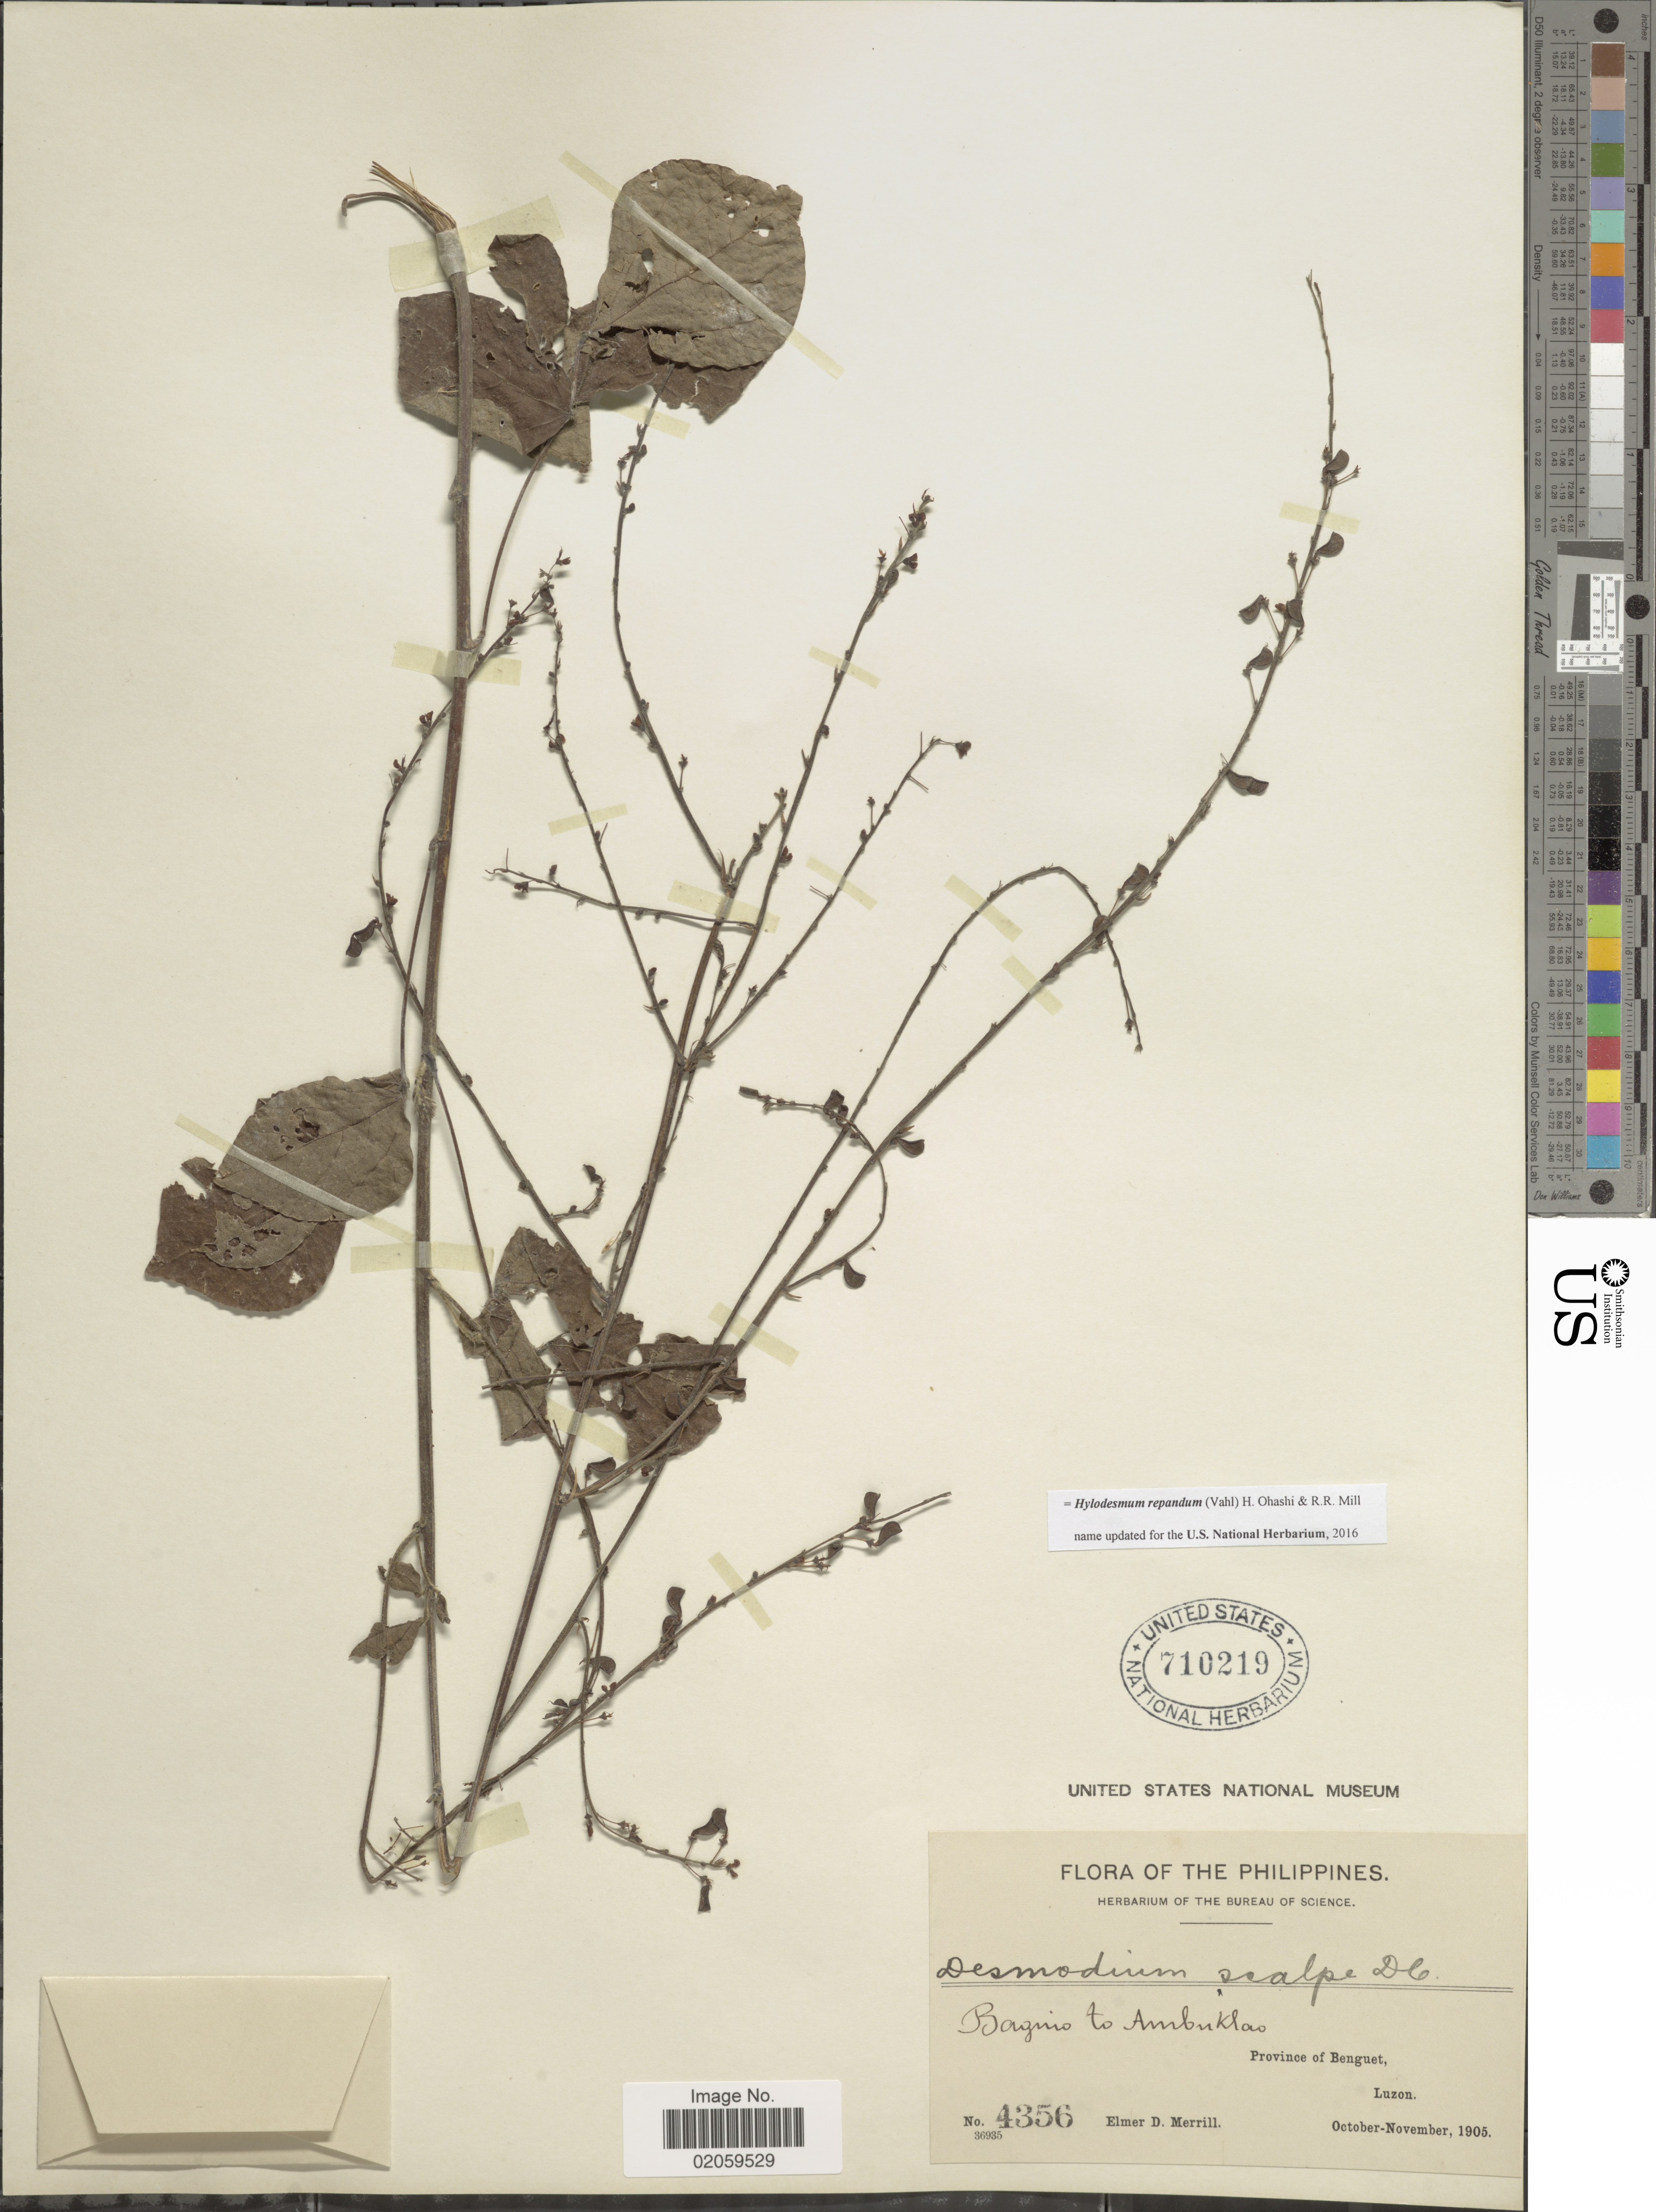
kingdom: Plantae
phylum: Tracheophyta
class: Magnoliopsida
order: Fabales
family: Fabaceae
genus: Hylodesmum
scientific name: Hylodesmum repandum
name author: (Vahl) H. Ohashi & R.R. Mill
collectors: E. D. Merrill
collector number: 4356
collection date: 1905-10/1905-11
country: Philippines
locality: Baguio to Ambuklao, Province of Benguet, Luzon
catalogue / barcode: US 710219